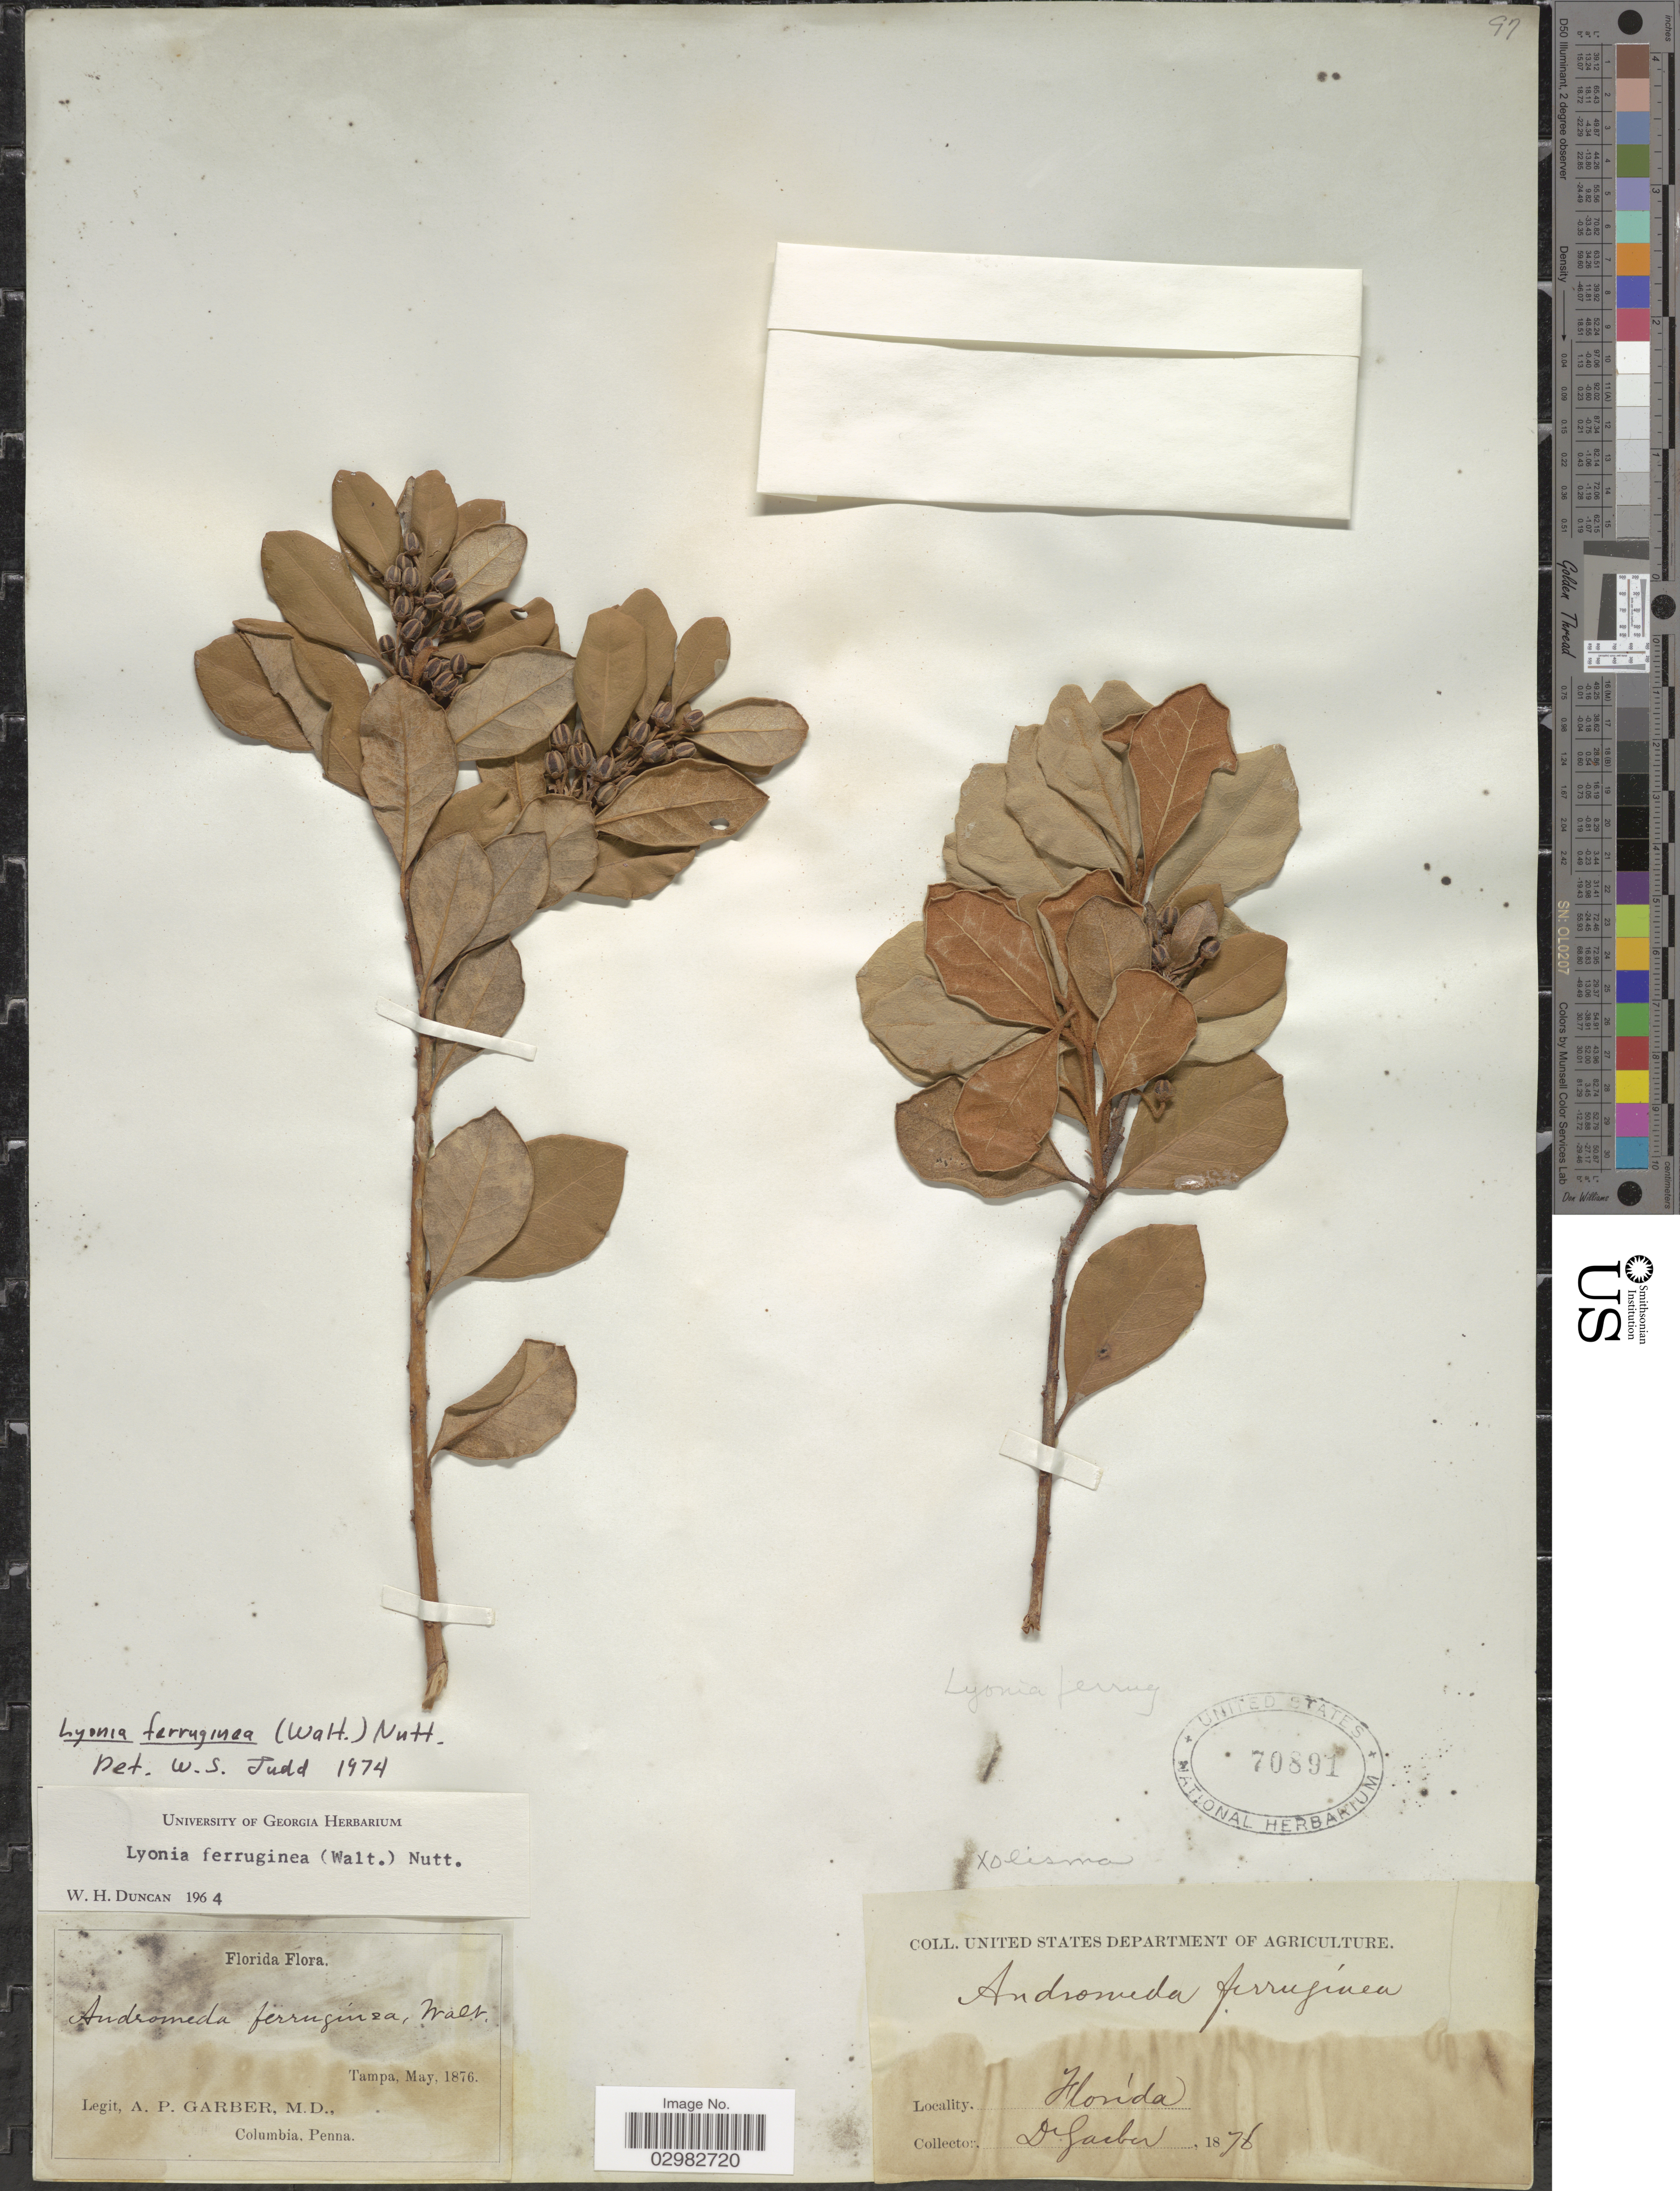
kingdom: Plantae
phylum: Tracheophyta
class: Magnoliopsida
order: Ericales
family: Ericaceae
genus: Lyonia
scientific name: Lyonia ferruginea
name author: (Walter) Nutt.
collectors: A. P. Garber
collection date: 1876-05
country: United States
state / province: Florida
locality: Tampa.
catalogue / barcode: US 70891